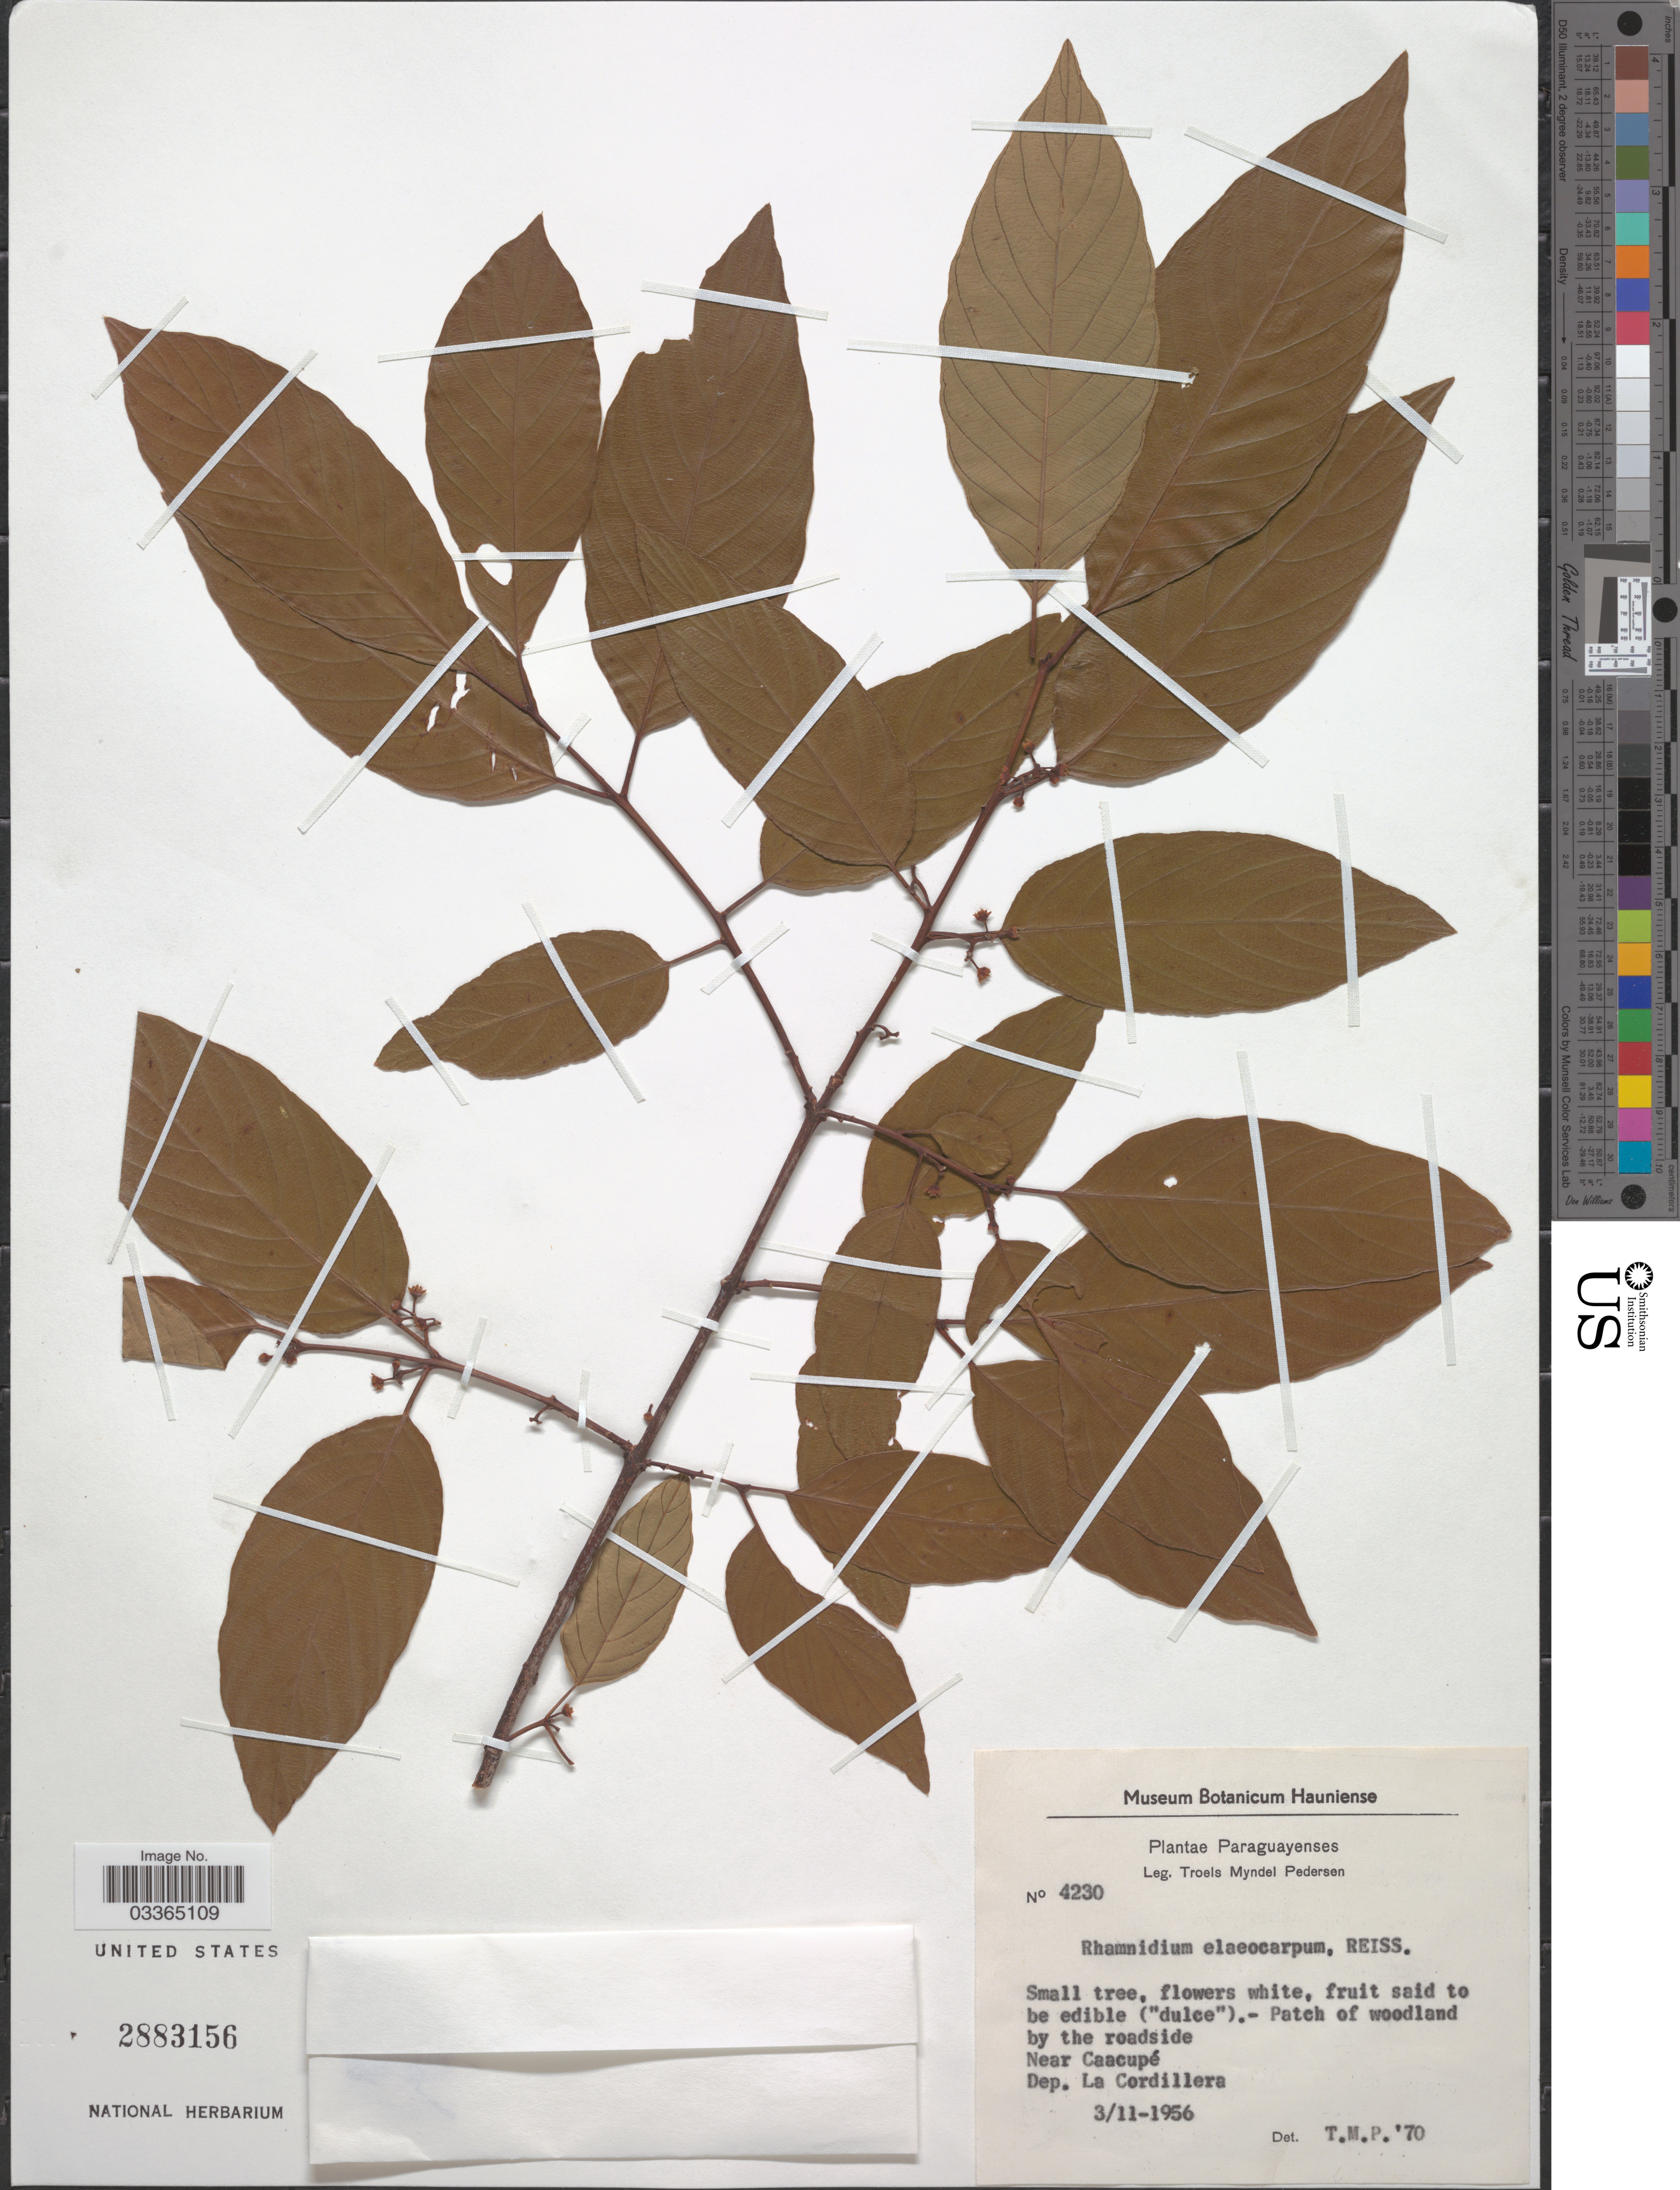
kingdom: Plantae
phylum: Tracheophyta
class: Magnoliopsida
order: Rosales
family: Rhamnaceae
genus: Rhamnidium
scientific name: Rhamnidium elaeocarpum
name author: Reissek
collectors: T. Pederson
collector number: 4230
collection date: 1956-11-03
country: Paraguay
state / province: Cordillera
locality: Near Caacupé, Dep. La Cordillera.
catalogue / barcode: US 2883156